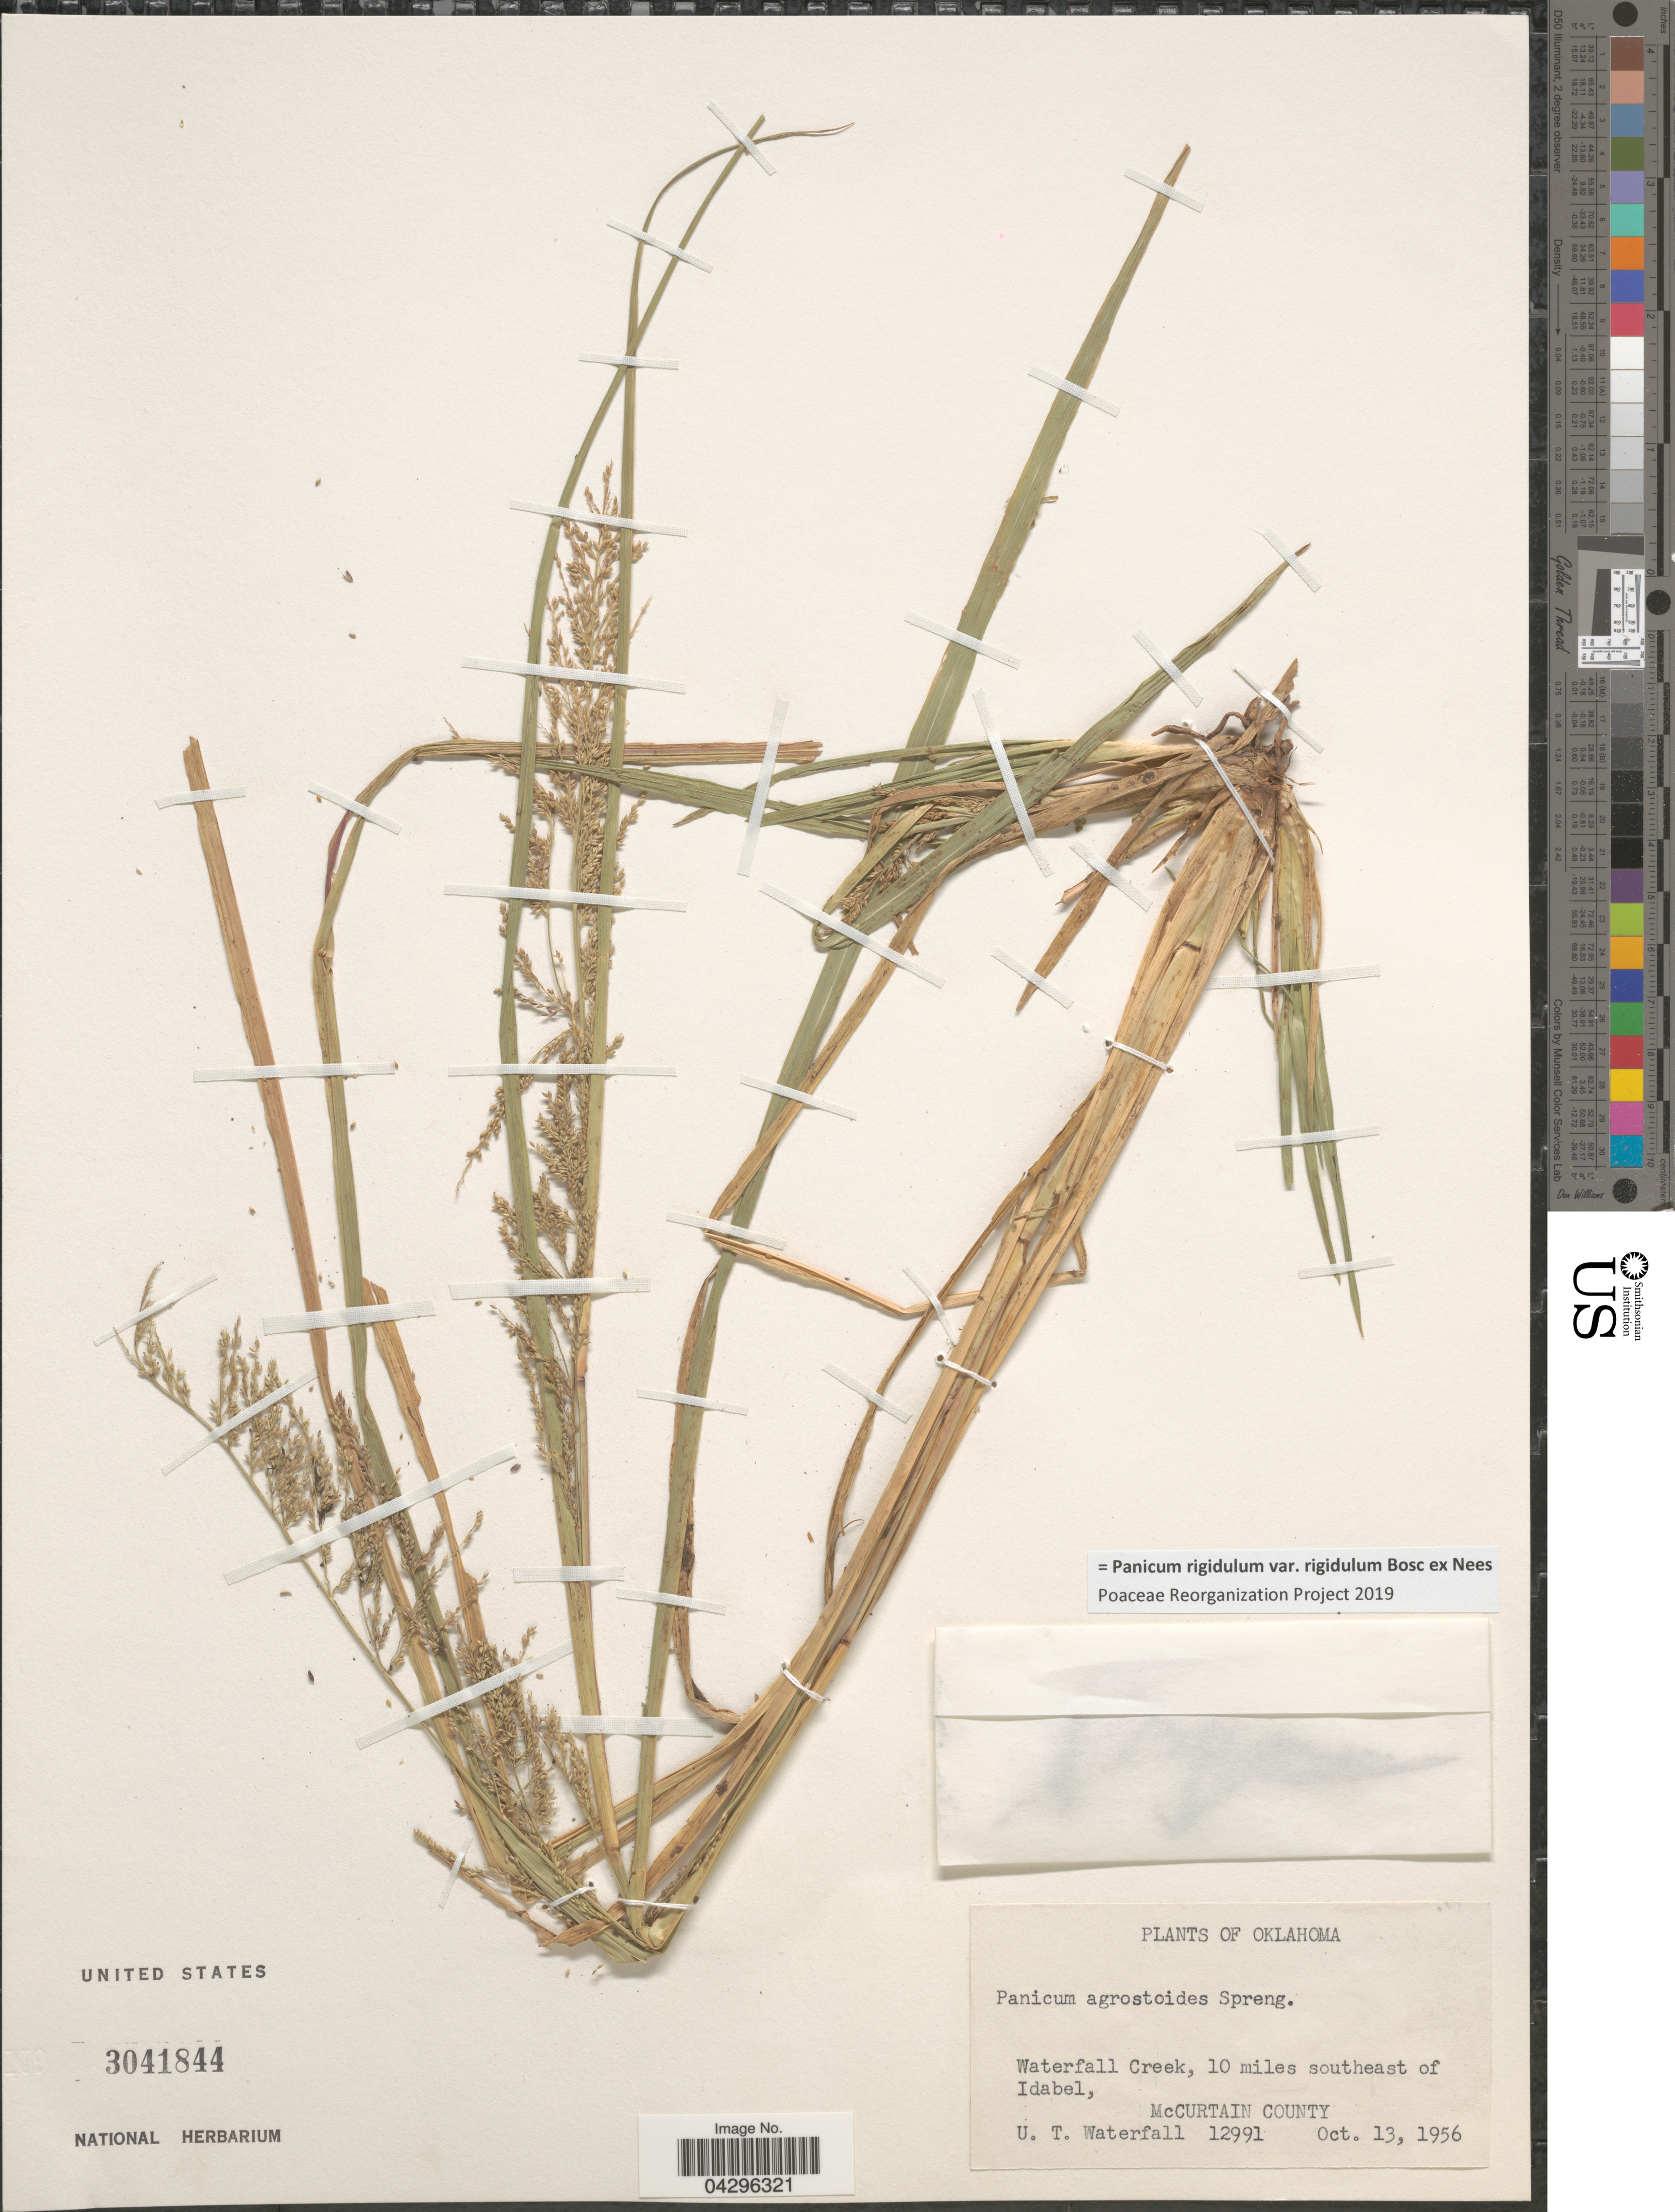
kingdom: Plantae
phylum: Tracheophyta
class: Liliopsida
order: Poales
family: Poaceae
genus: Panicum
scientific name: Panicum rigidulum var. rigidulum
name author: Bosc ex Nees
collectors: U. T. Waterfall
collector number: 12991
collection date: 1956-10-13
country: United States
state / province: Oklahoma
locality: Waterfall Creek, 10 miles southeast of Idabel, McCurtain County.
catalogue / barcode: US 3041844